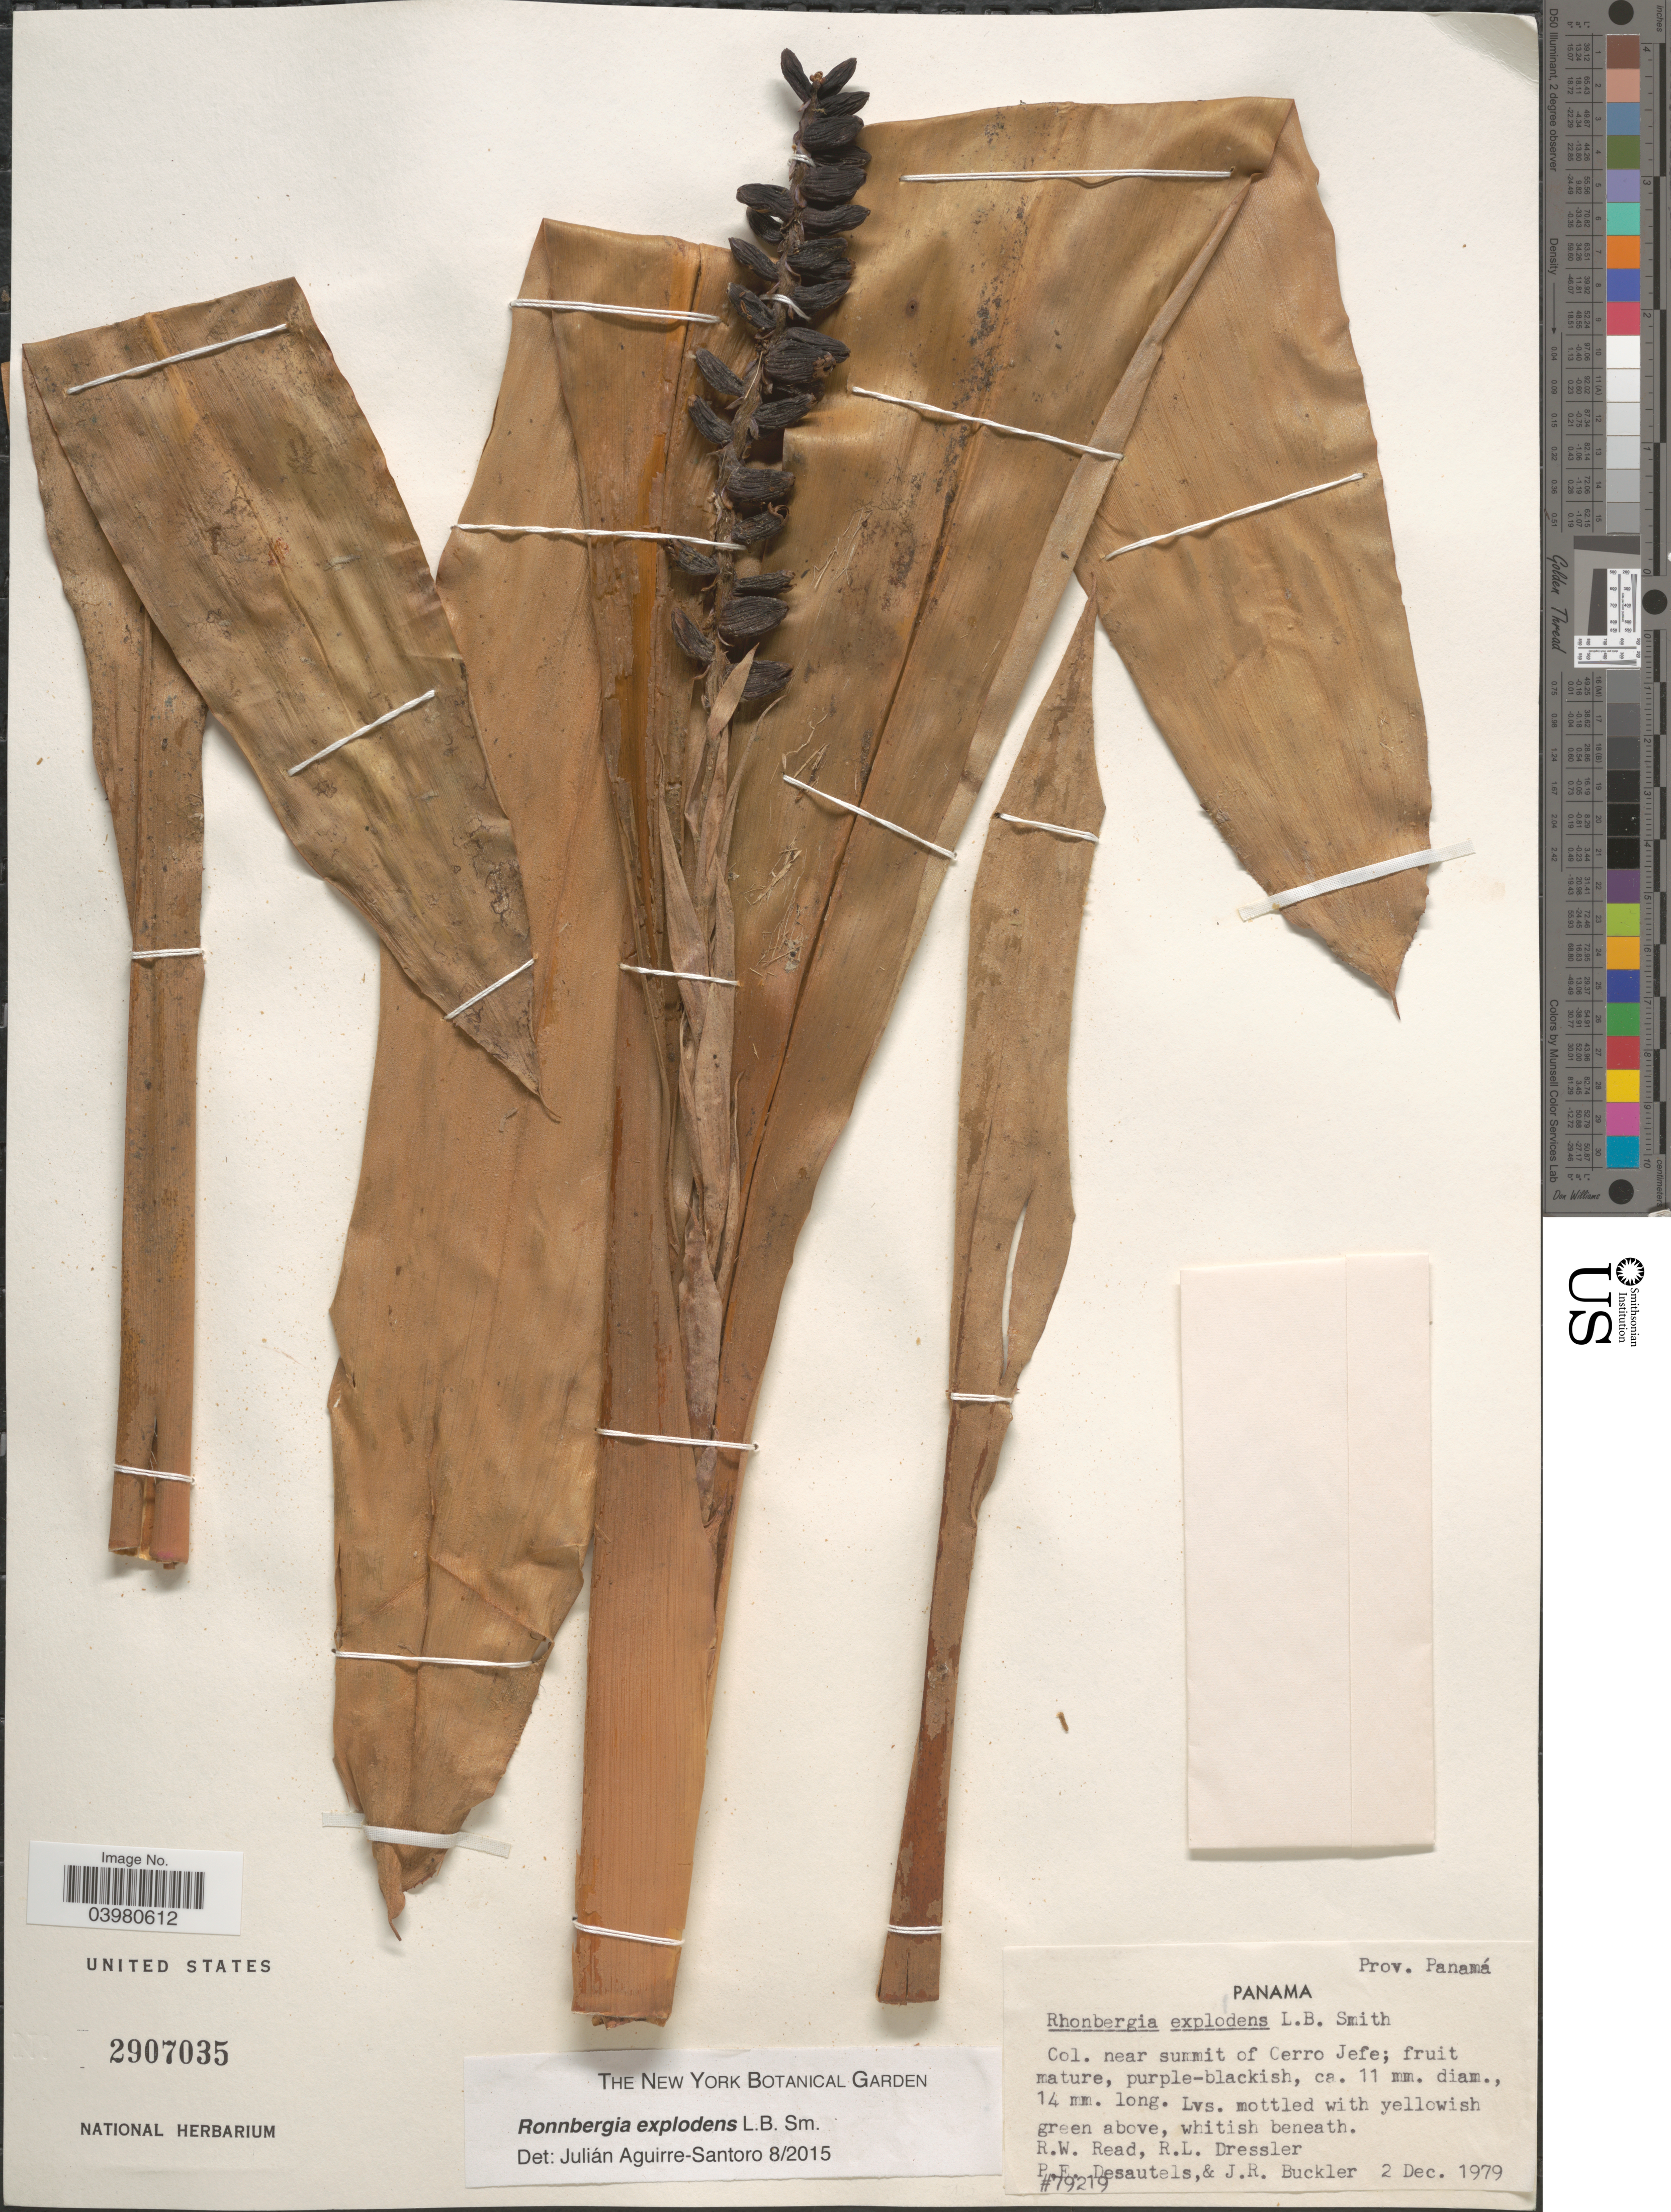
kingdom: Plantae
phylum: Tracheophyta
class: Liliopsida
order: Poales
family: Bromeliaceae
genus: Ronnbergia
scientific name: Ronnbergia explodens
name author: L.B. Sm.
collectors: R. W. Read, R. Dressler, P. Desautels & J. Buckler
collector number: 79219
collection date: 1979-12-02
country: Panama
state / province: Panamá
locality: Near summit of Cerro Jefe.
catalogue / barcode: US 2907035